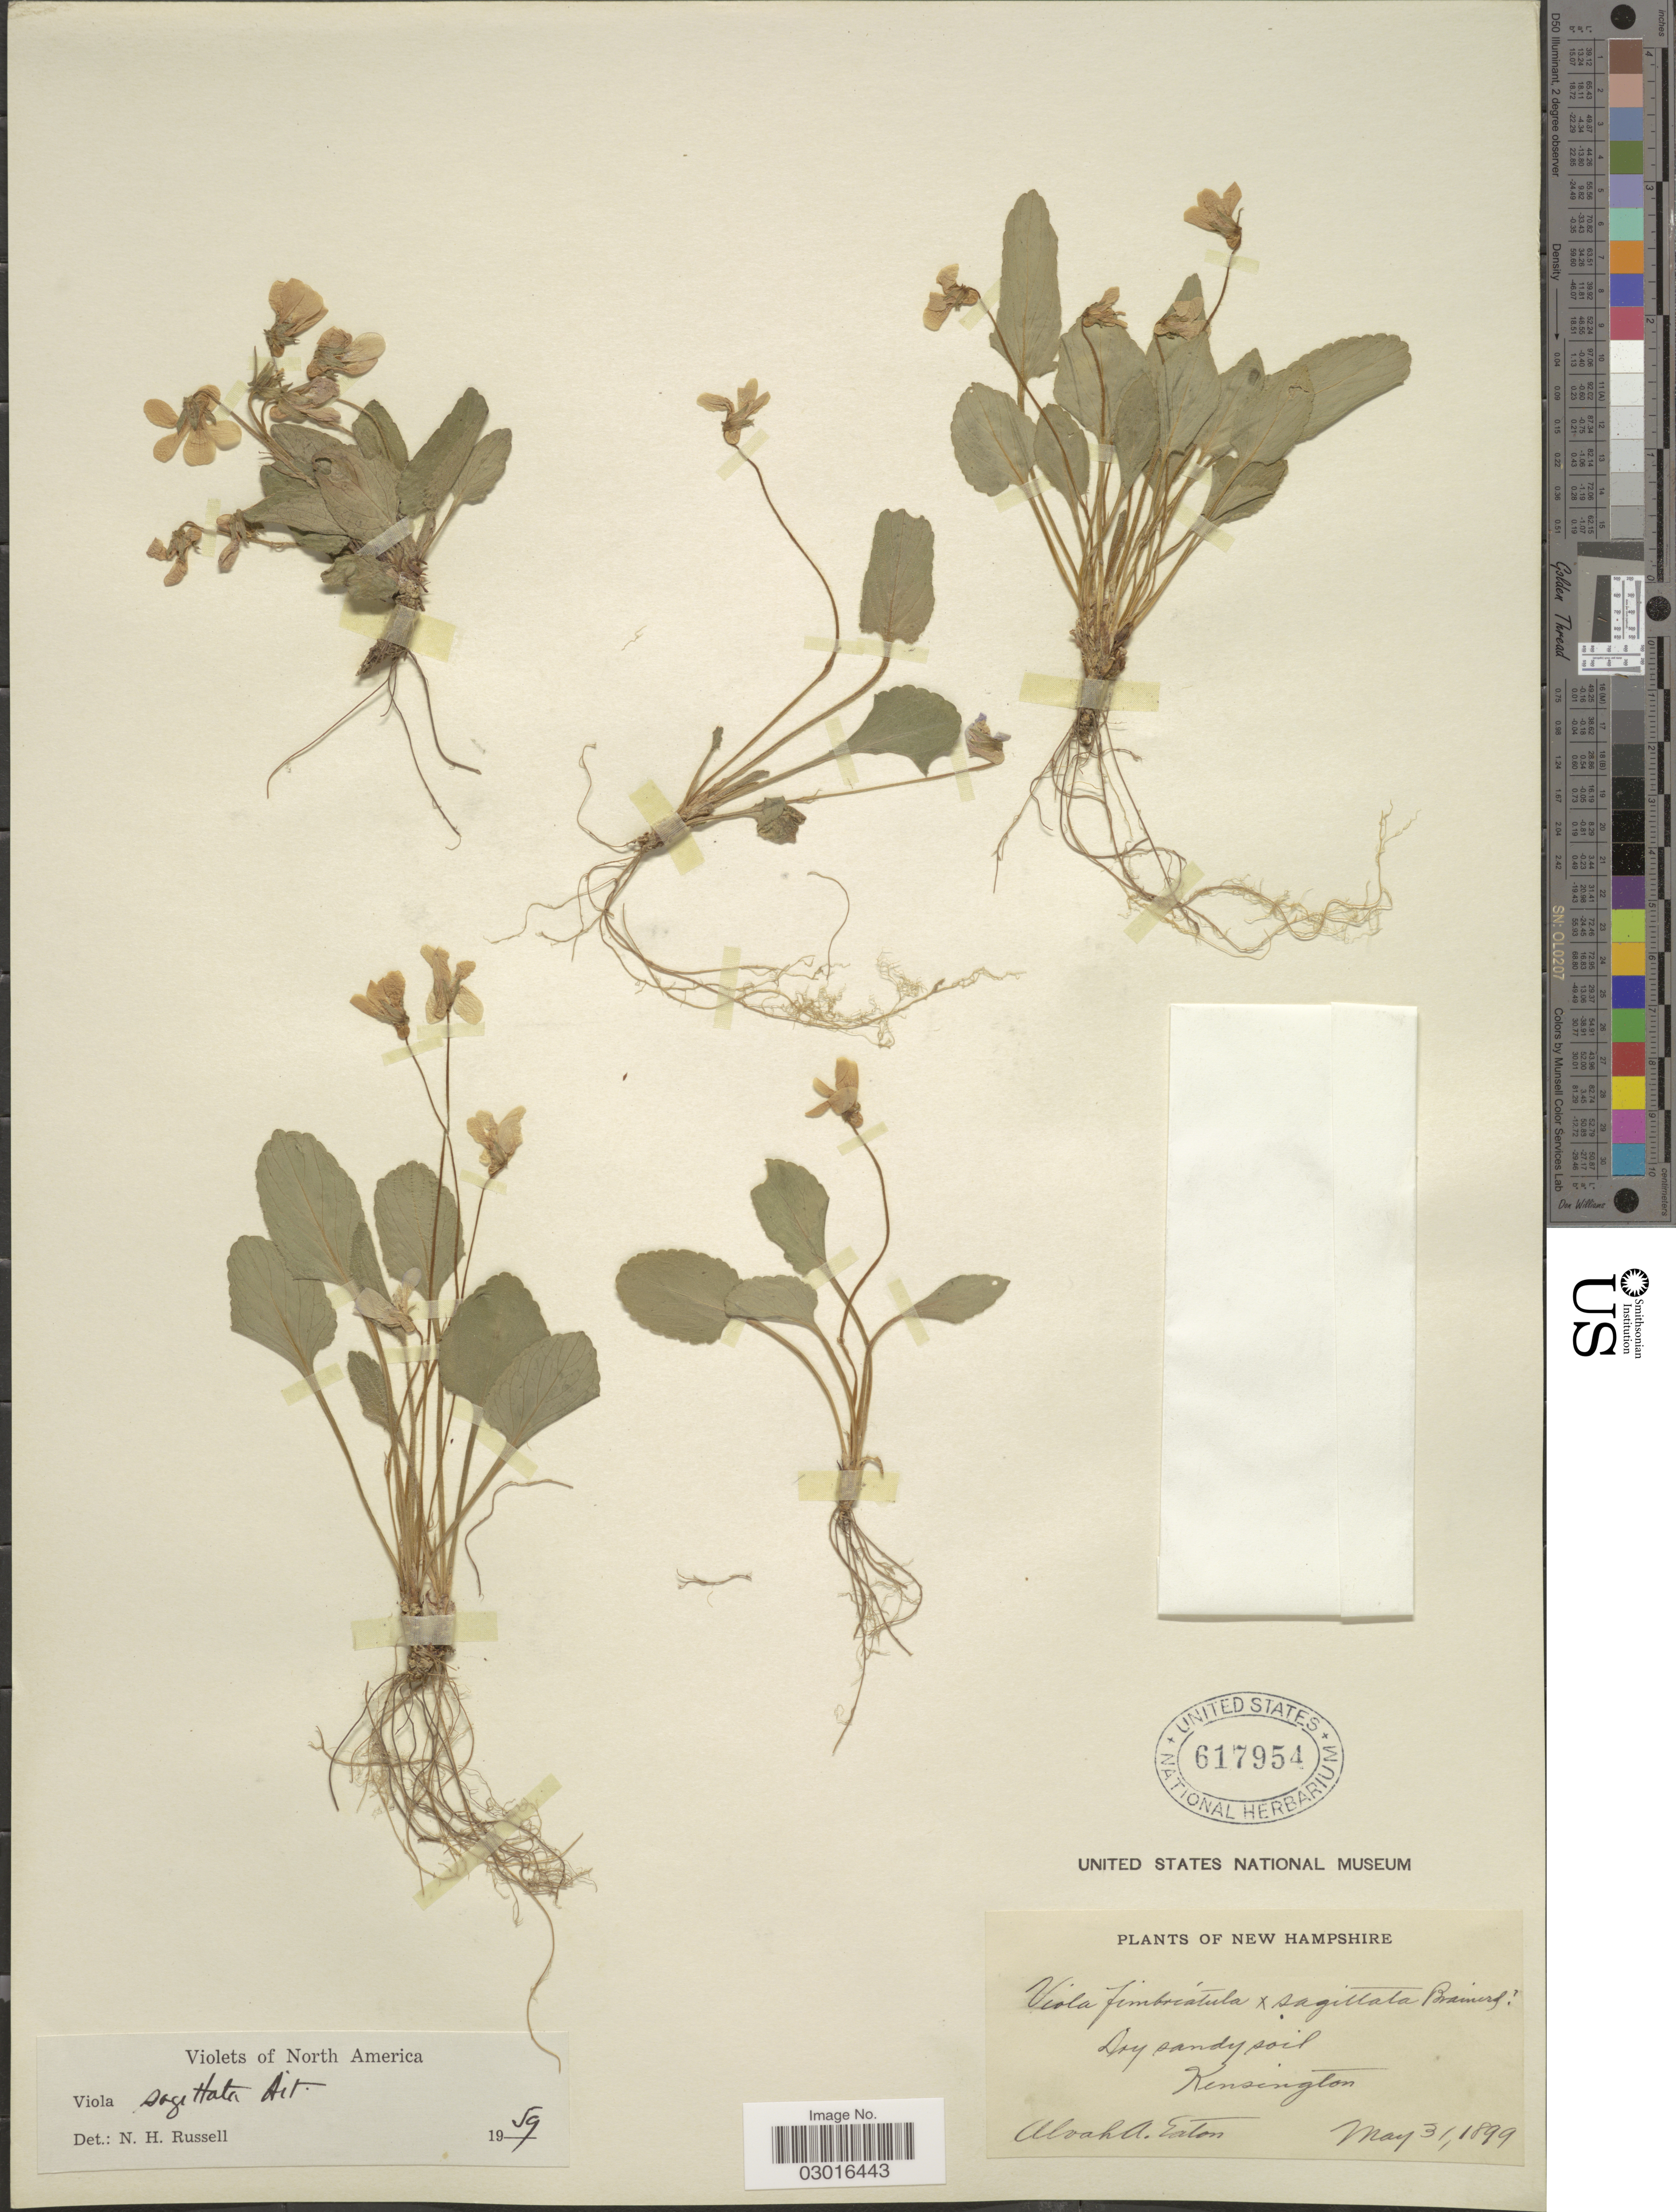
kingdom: Plantae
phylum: Tracheophyta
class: Magnoliopsida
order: Malpighiales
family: Violaceae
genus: Viola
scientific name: Viola sagittata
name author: Aiton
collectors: A. A. Eaton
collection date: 1899-05-31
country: United States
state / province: New Hampshire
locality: Kensington.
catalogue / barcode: US 617954